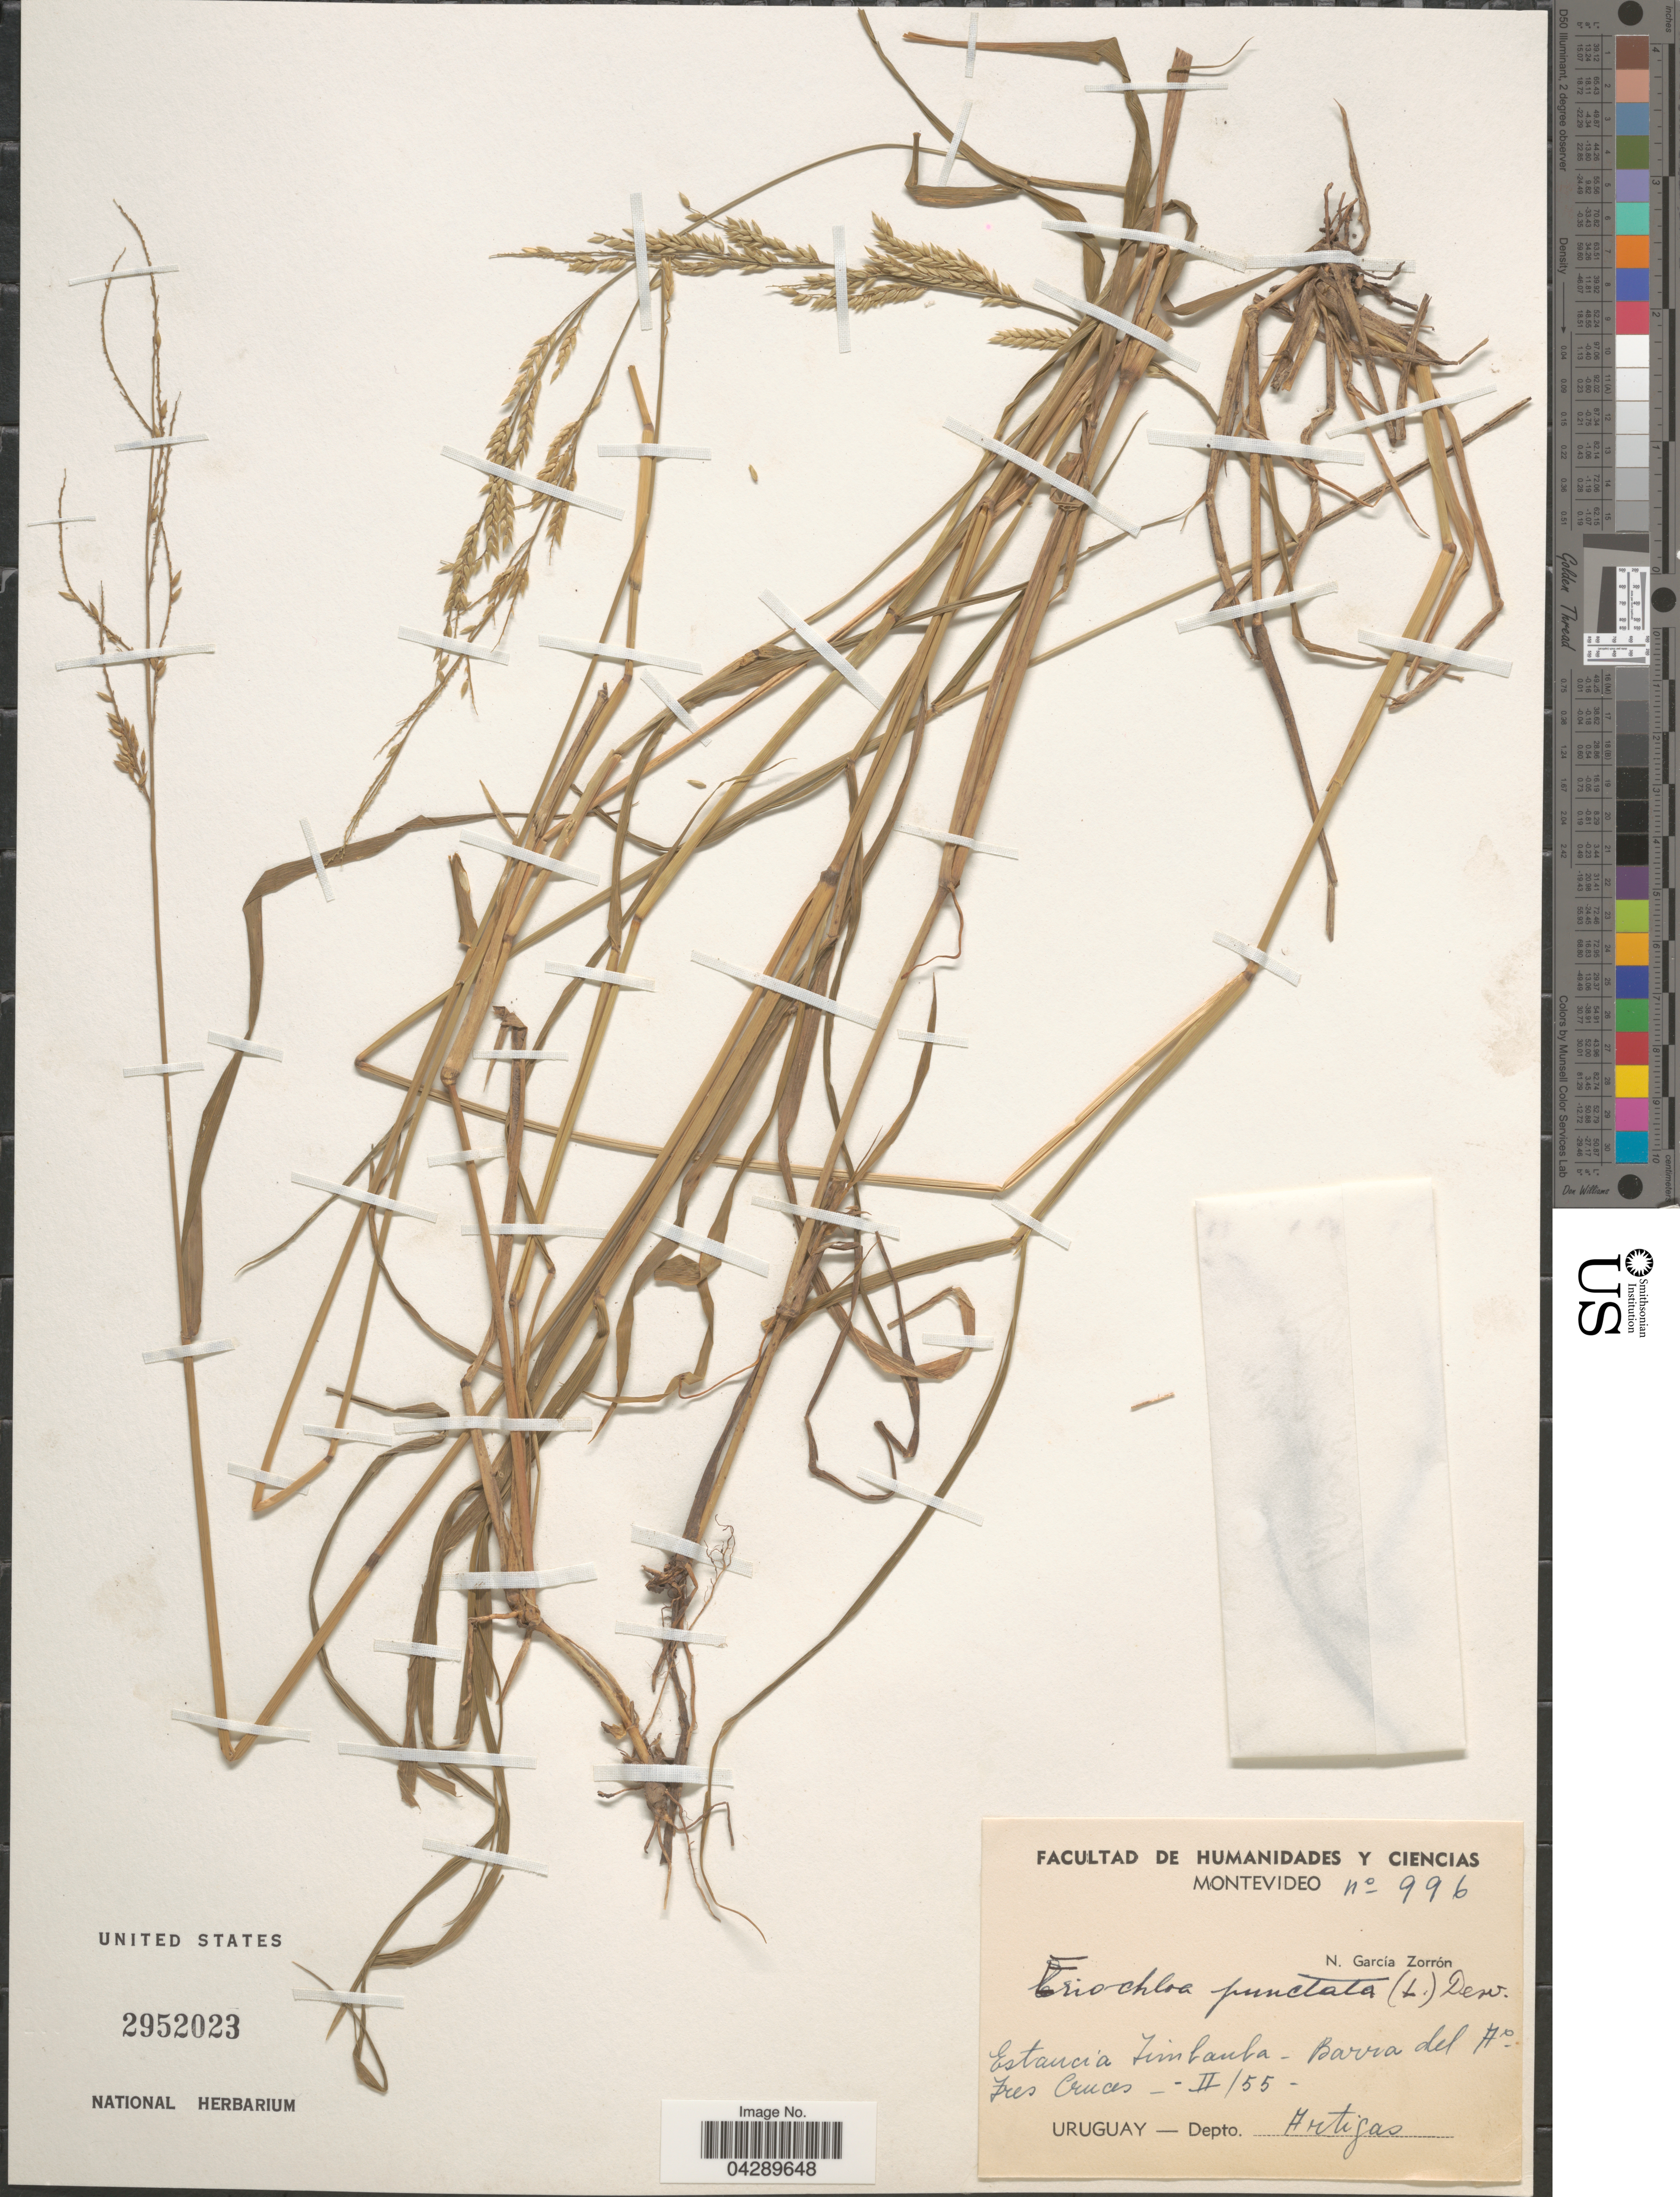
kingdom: Plantae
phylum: Tracheophyta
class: Liliopsida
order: Poales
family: Poaceae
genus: Eriochloa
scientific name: Eriochloa punctata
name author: (L.) Desv. ex Ham.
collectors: N. Garcia Zorron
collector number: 996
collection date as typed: Transcribed d/m/y: /2/55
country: Uruguay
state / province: Artigas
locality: Estancia Timbauba - Barra del Ao Tres Cruces. Depto. Artigas.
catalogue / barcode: US 2952023